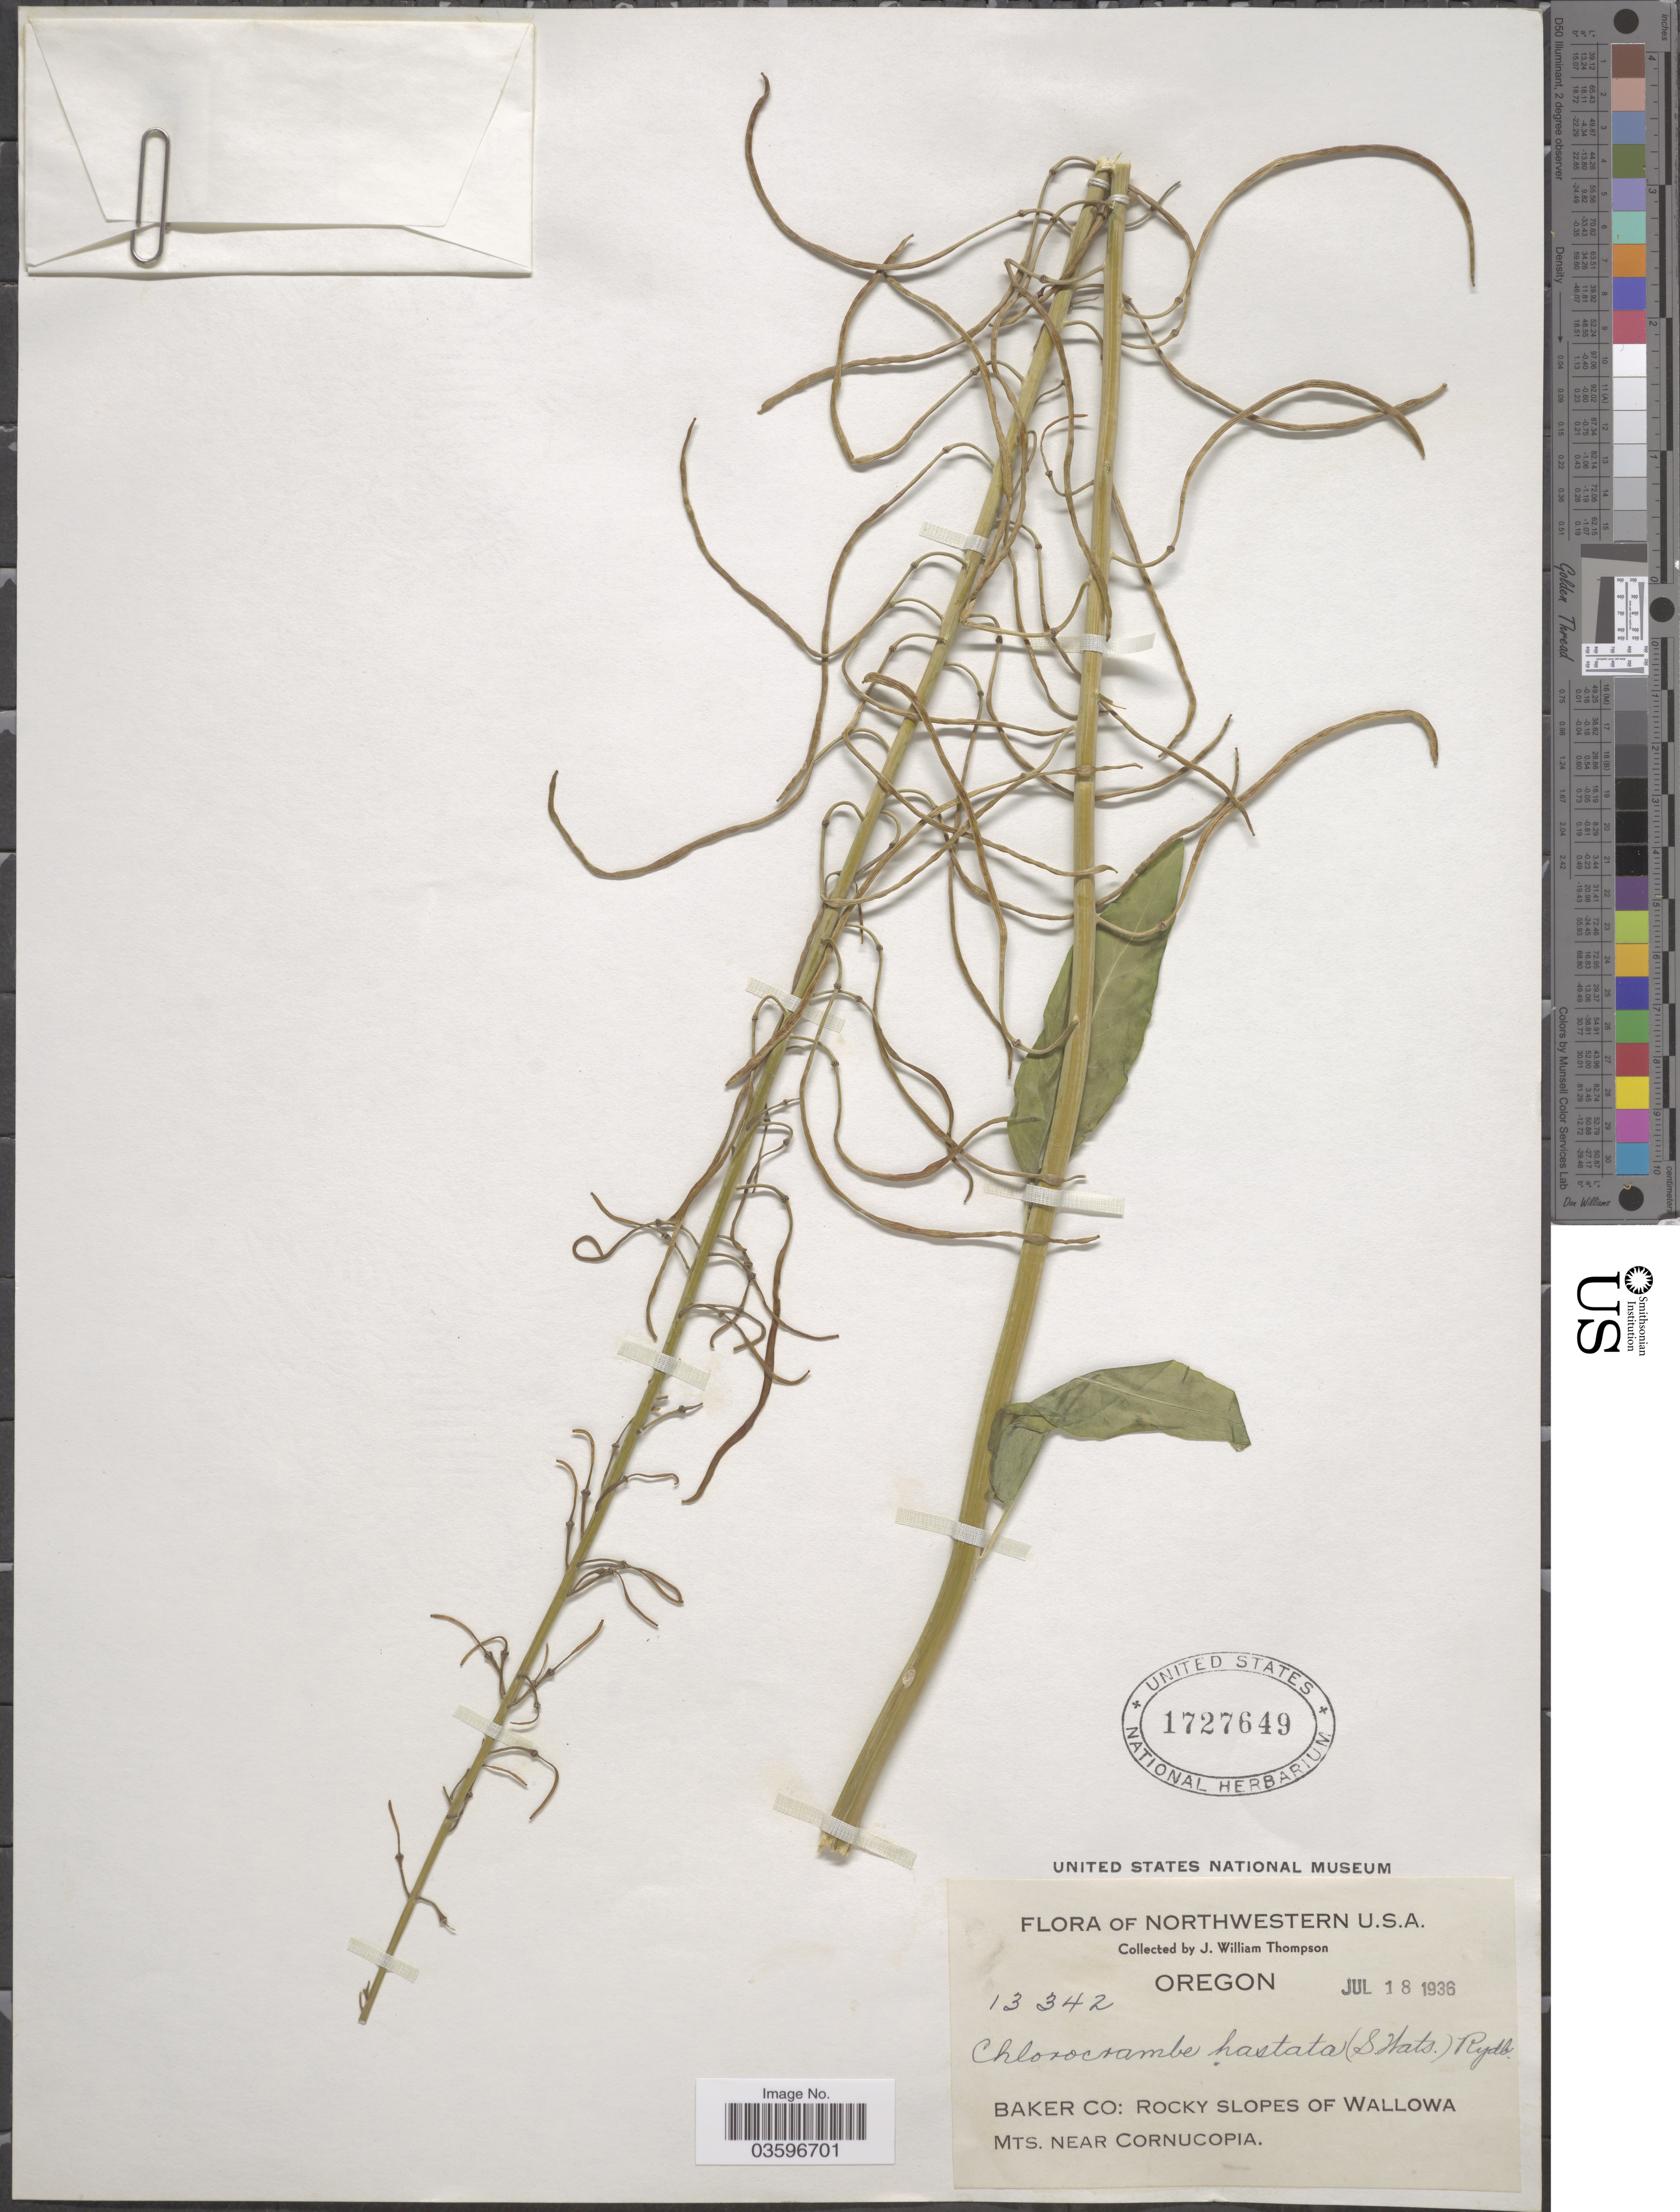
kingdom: Plantae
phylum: Tracheophyta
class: Magnoliopsida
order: Brassicales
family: Brassicaceae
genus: Chlorocrambe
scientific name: Chlorocrambe hastatus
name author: (S. Watson) Rydb.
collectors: J. W. Thompson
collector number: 13342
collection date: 1936-07-18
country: United States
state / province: Oregon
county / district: Baker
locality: Northwestern U.S.A. Baker Co: Rocky slopes of Wallowa Mts. near Cornucopia.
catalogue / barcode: US 1727649